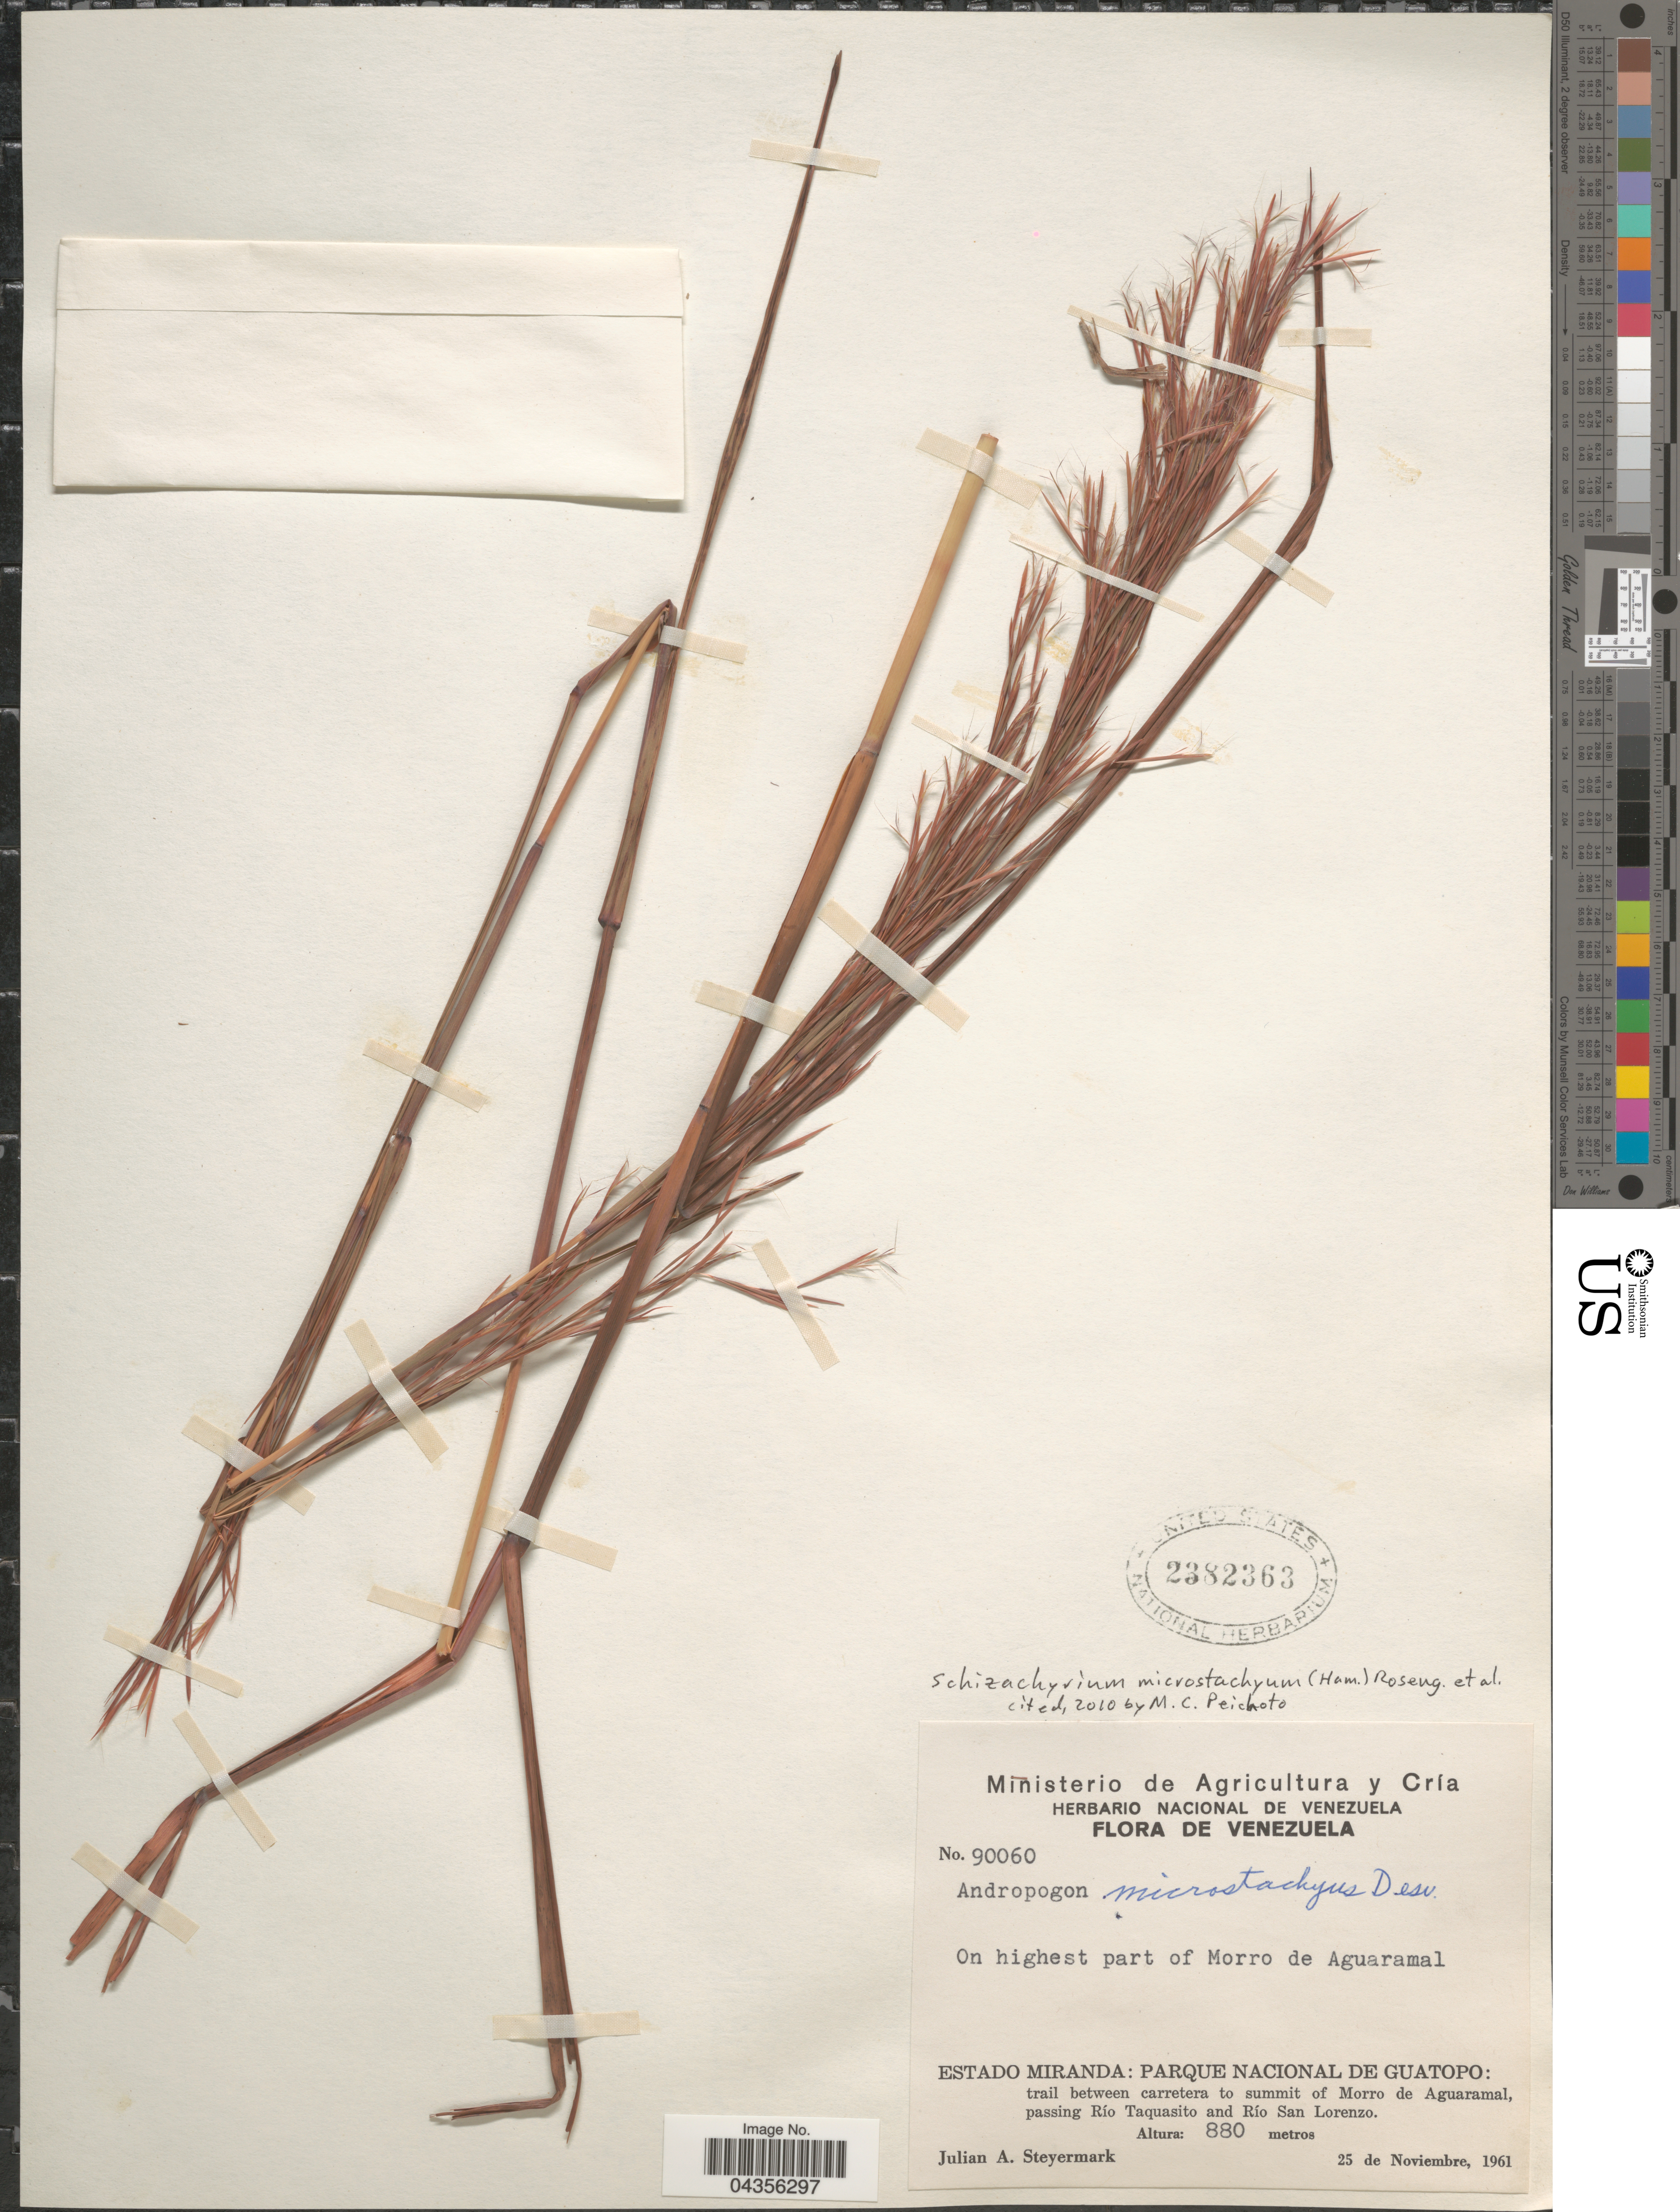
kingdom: Plantae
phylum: Tracheophyta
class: Liliopsida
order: Poales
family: Poaceae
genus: Schizachyrium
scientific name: Schizachyrium microstachyum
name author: (Desv. ex Ham.) Roseng. et al.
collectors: J. Steyermark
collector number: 90060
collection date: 1961-11-25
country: Venezuela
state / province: Miranda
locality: Parque Nacional De Guatopo: trail between carretera to summit of Morro de Aguaramal, passing Río Taquasito and Río San Lorenzo.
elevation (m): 880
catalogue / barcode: US 2382363